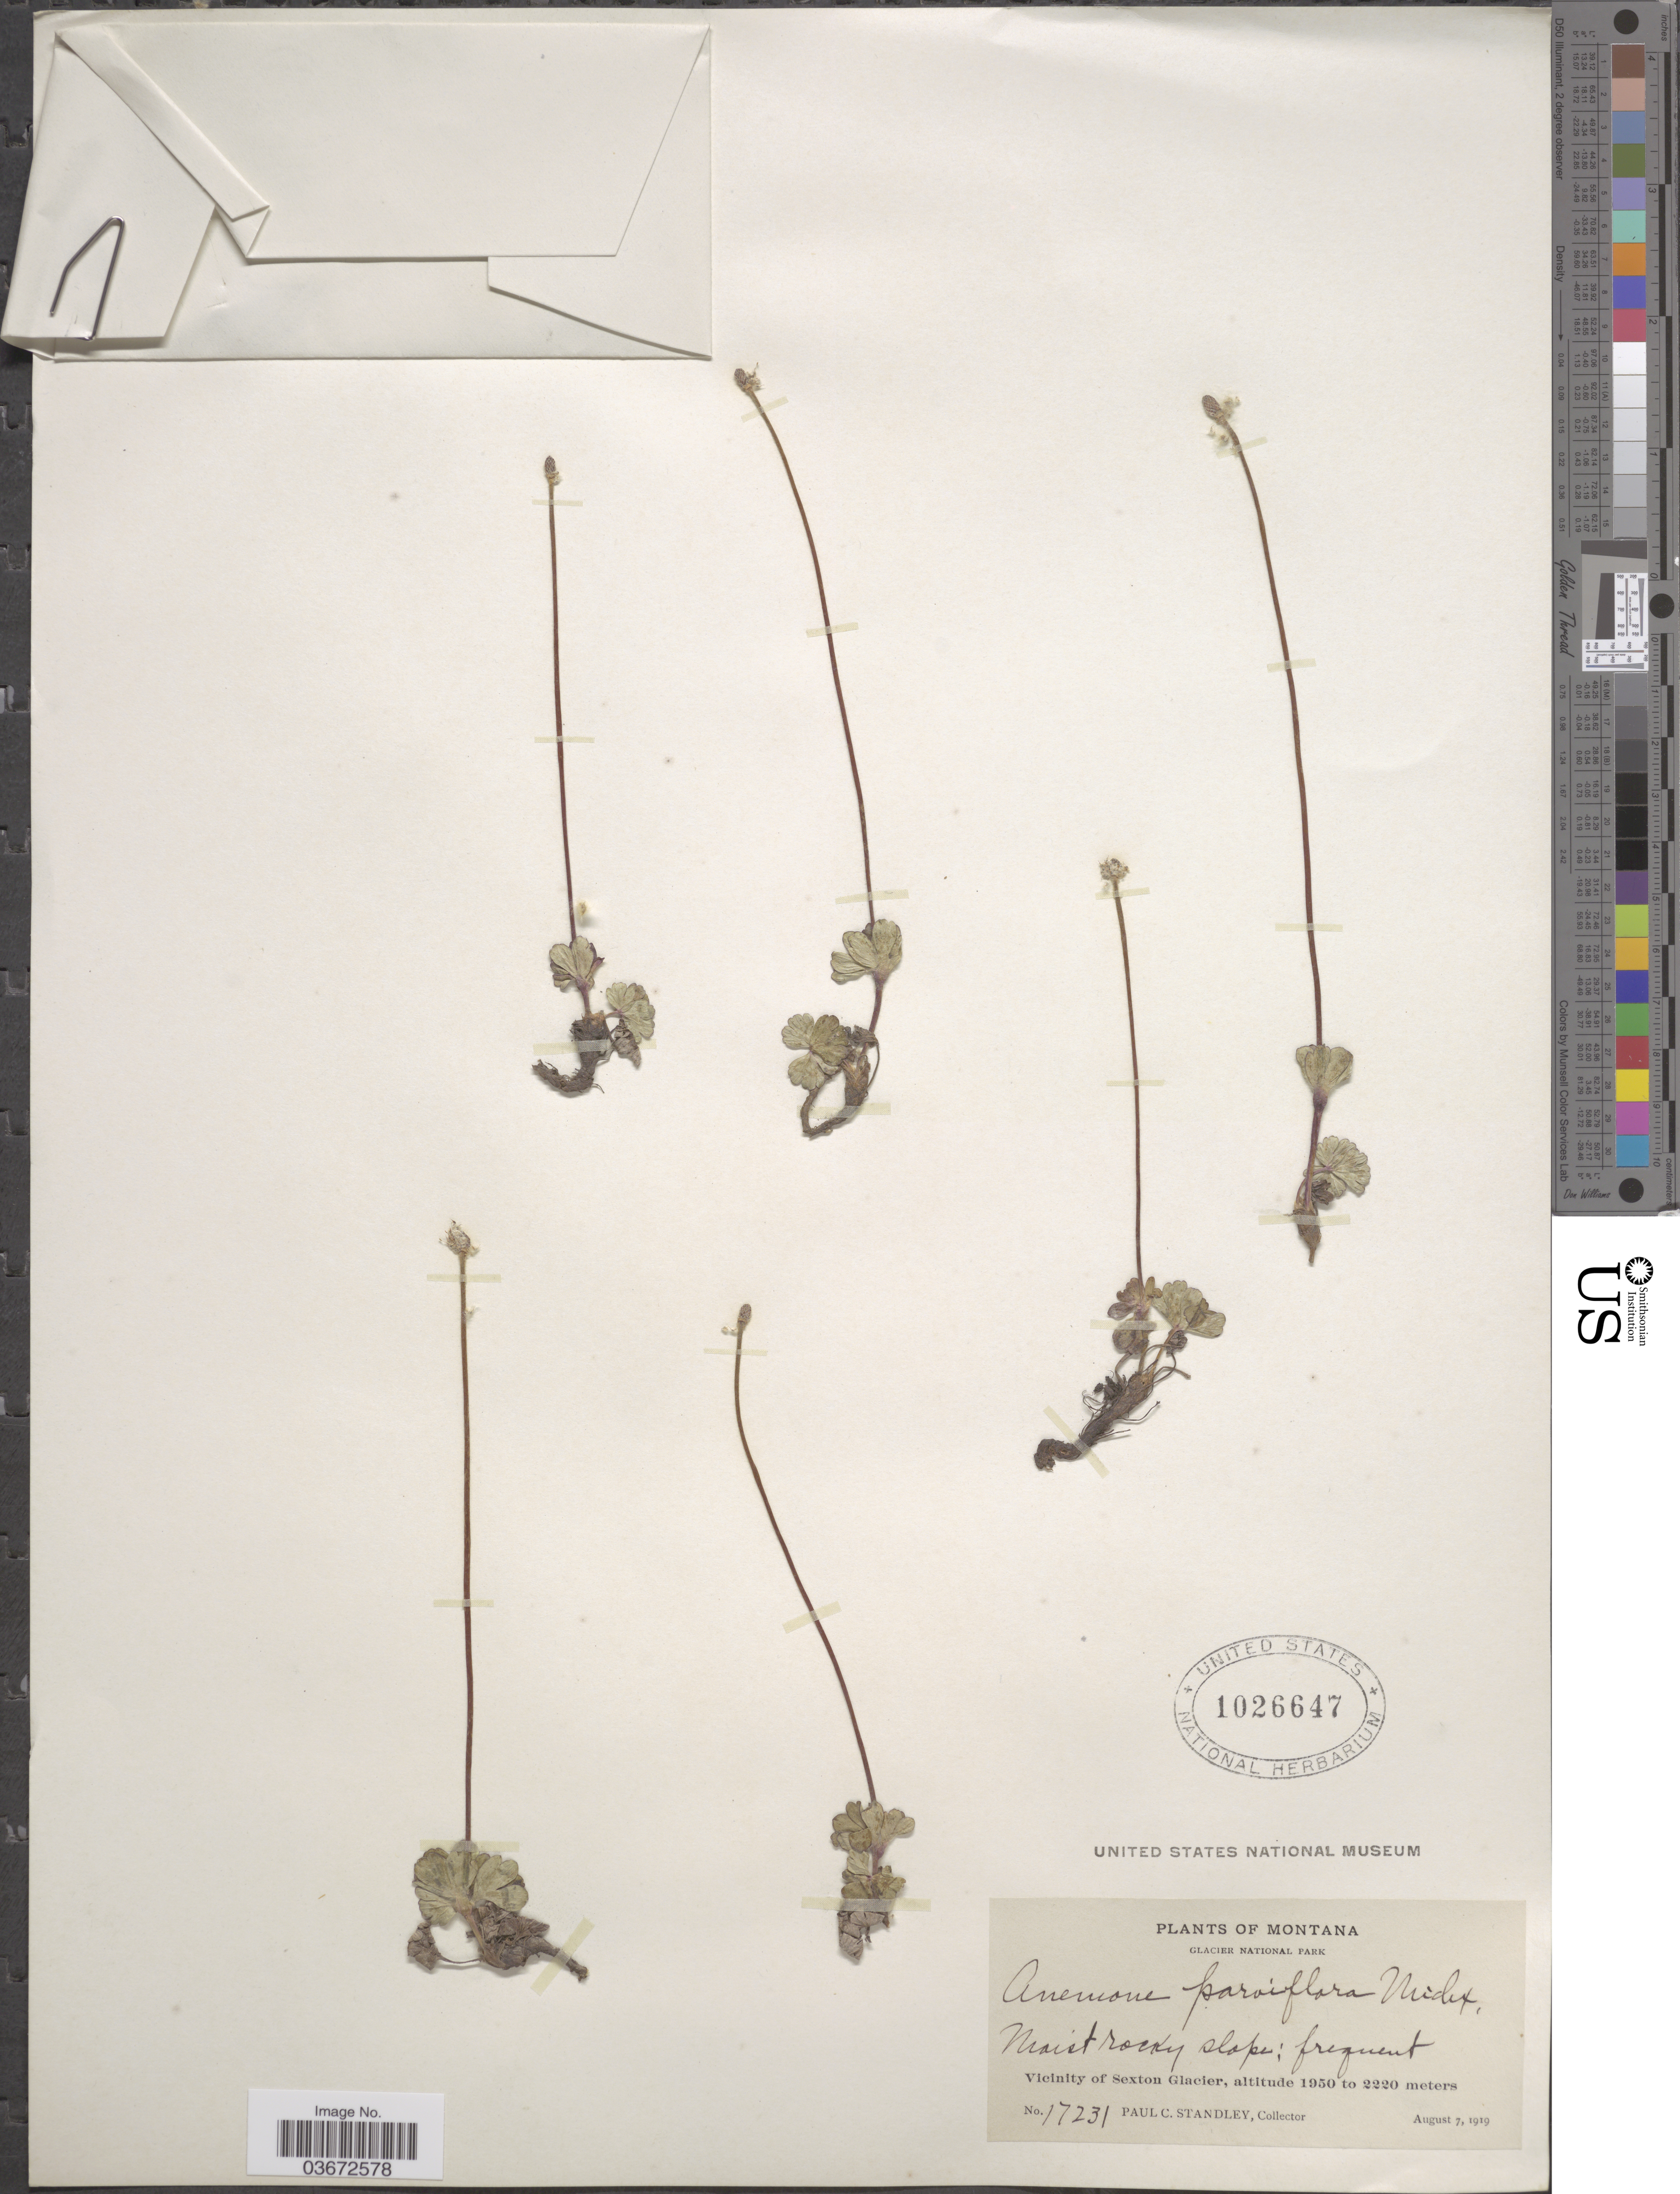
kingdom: Plantae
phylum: Tracheophyta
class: Magnoliopsida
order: Ranunculales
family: Ranunculaceae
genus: Anemone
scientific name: Anemone parviflora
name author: Michx.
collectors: P. C. Standley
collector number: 17231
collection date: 1919-08-07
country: United States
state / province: Montana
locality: Glacier National Park. Vicinity of Sexton Glacier.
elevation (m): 1950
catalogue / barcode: US 1026647